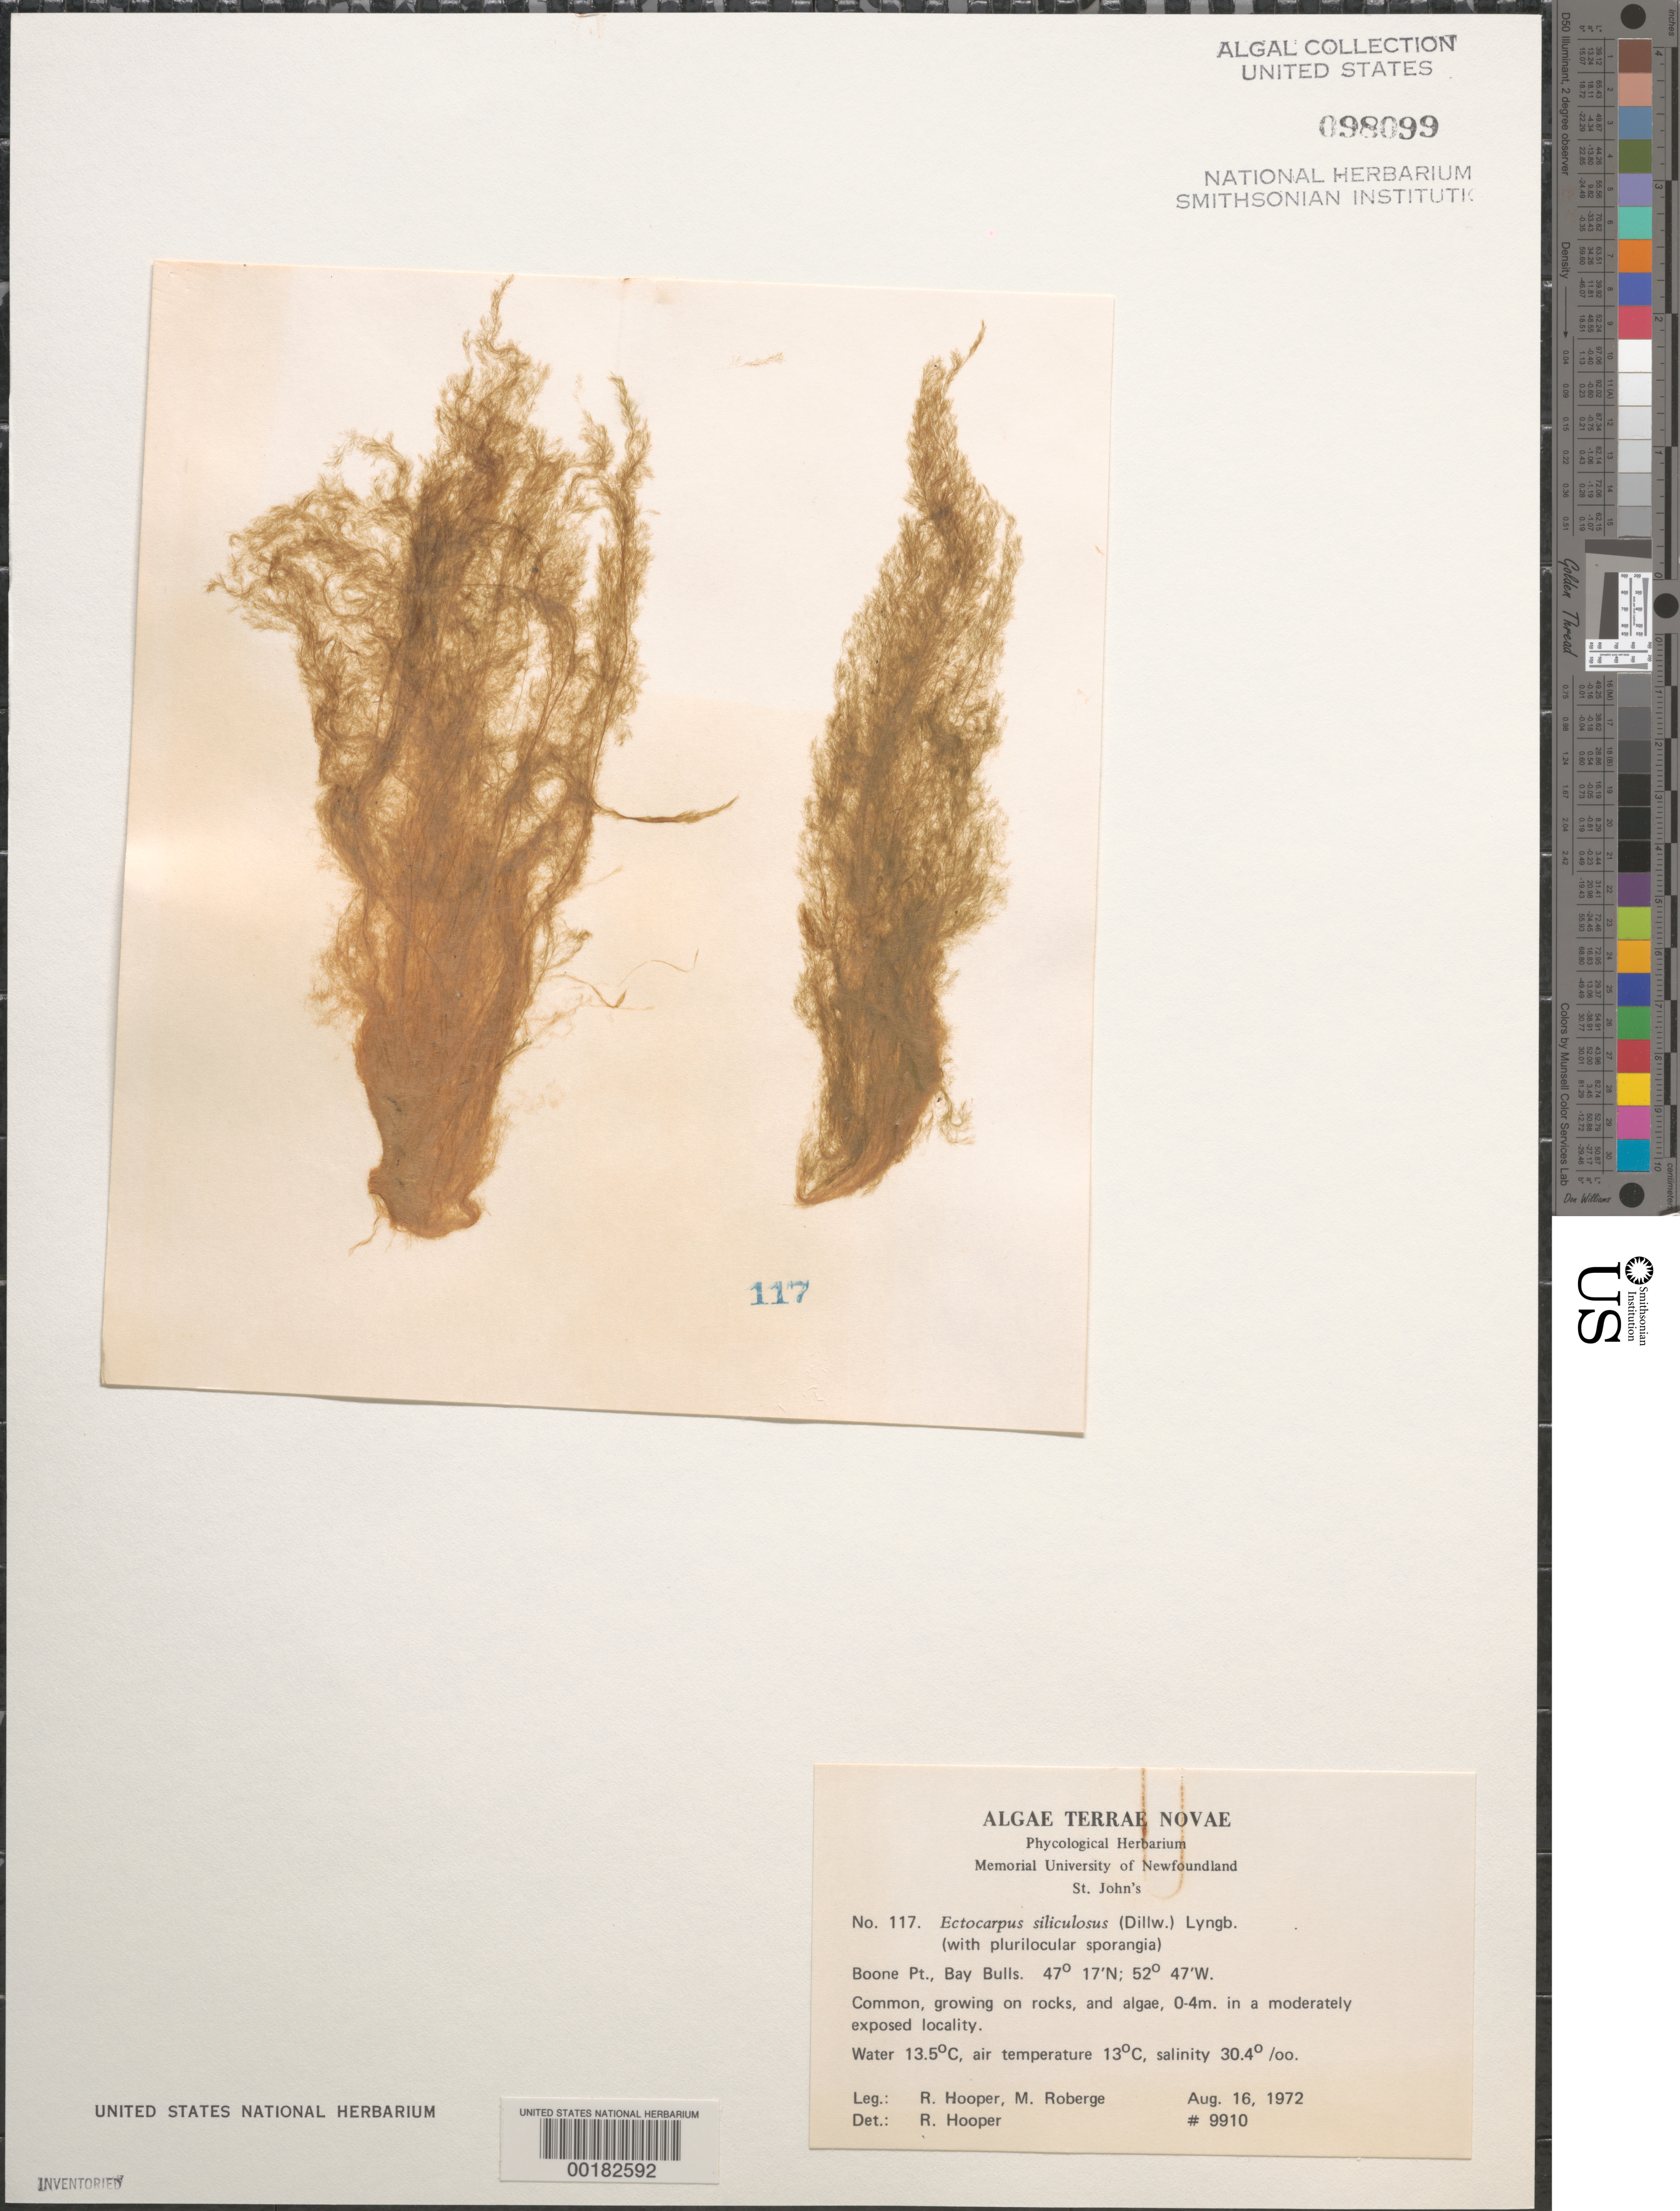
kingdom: Chromista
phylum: Ochrophyta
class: Phaeophyceae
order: Ectocarpales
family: Ectocarpaceae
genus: Ectocarpus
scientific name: Ectocarpus siliculosus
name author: (Dillwyn) Lyngbye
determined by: Hooper, R. G.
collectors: R. G. Hooper & M. Roberge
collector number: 9910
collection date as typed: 16 Aug 1972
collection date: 1972-08-16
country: Canada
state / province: Newfoundland and Labrador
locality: Boone Point, Bay Bulls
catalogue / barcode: US 98099